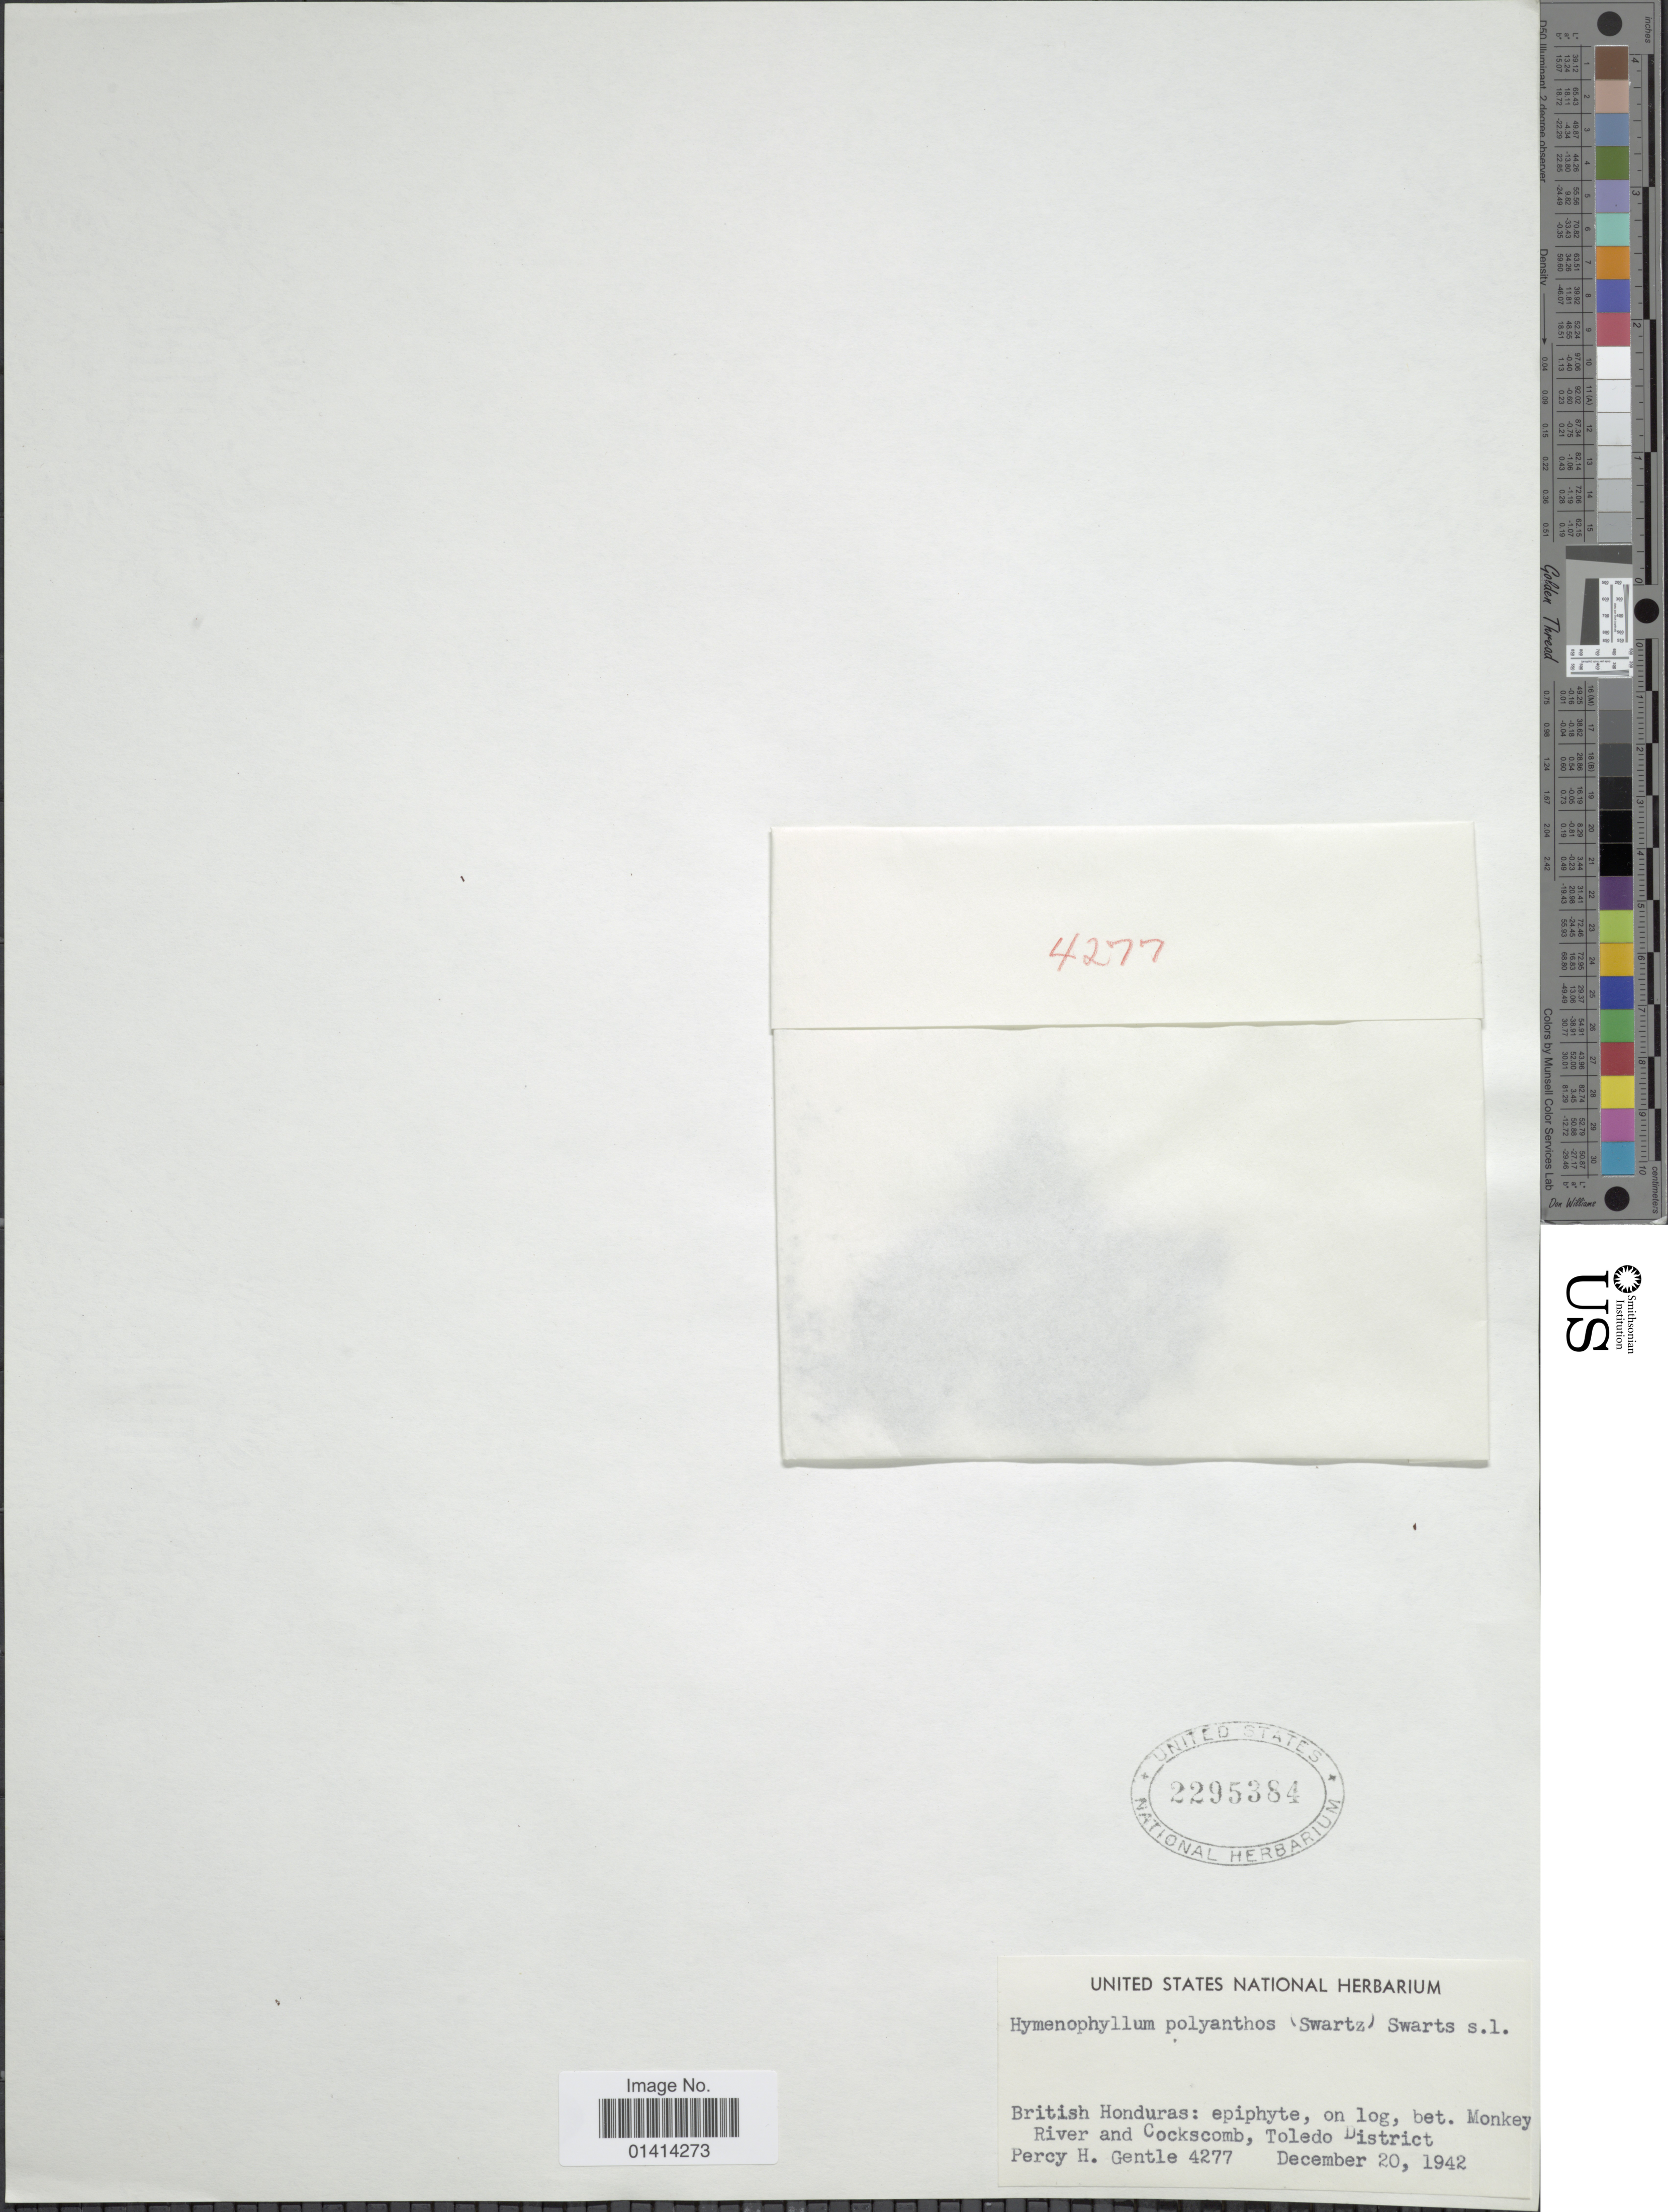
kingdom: Plantae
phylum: Tracheophyta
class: Polypodiopsida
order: Hymenophyllales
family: Hymenophyllaceae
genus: Hymenophyllum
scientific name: Hymenophyllum polyanthos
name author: (Sw.) Sw.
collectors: P. H. Gentle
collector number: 4277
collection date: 1942-12-20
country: Belize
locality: British Honduras: on log, bet Monker river and Cockscomb, Toledo District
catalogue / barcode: US 2295384